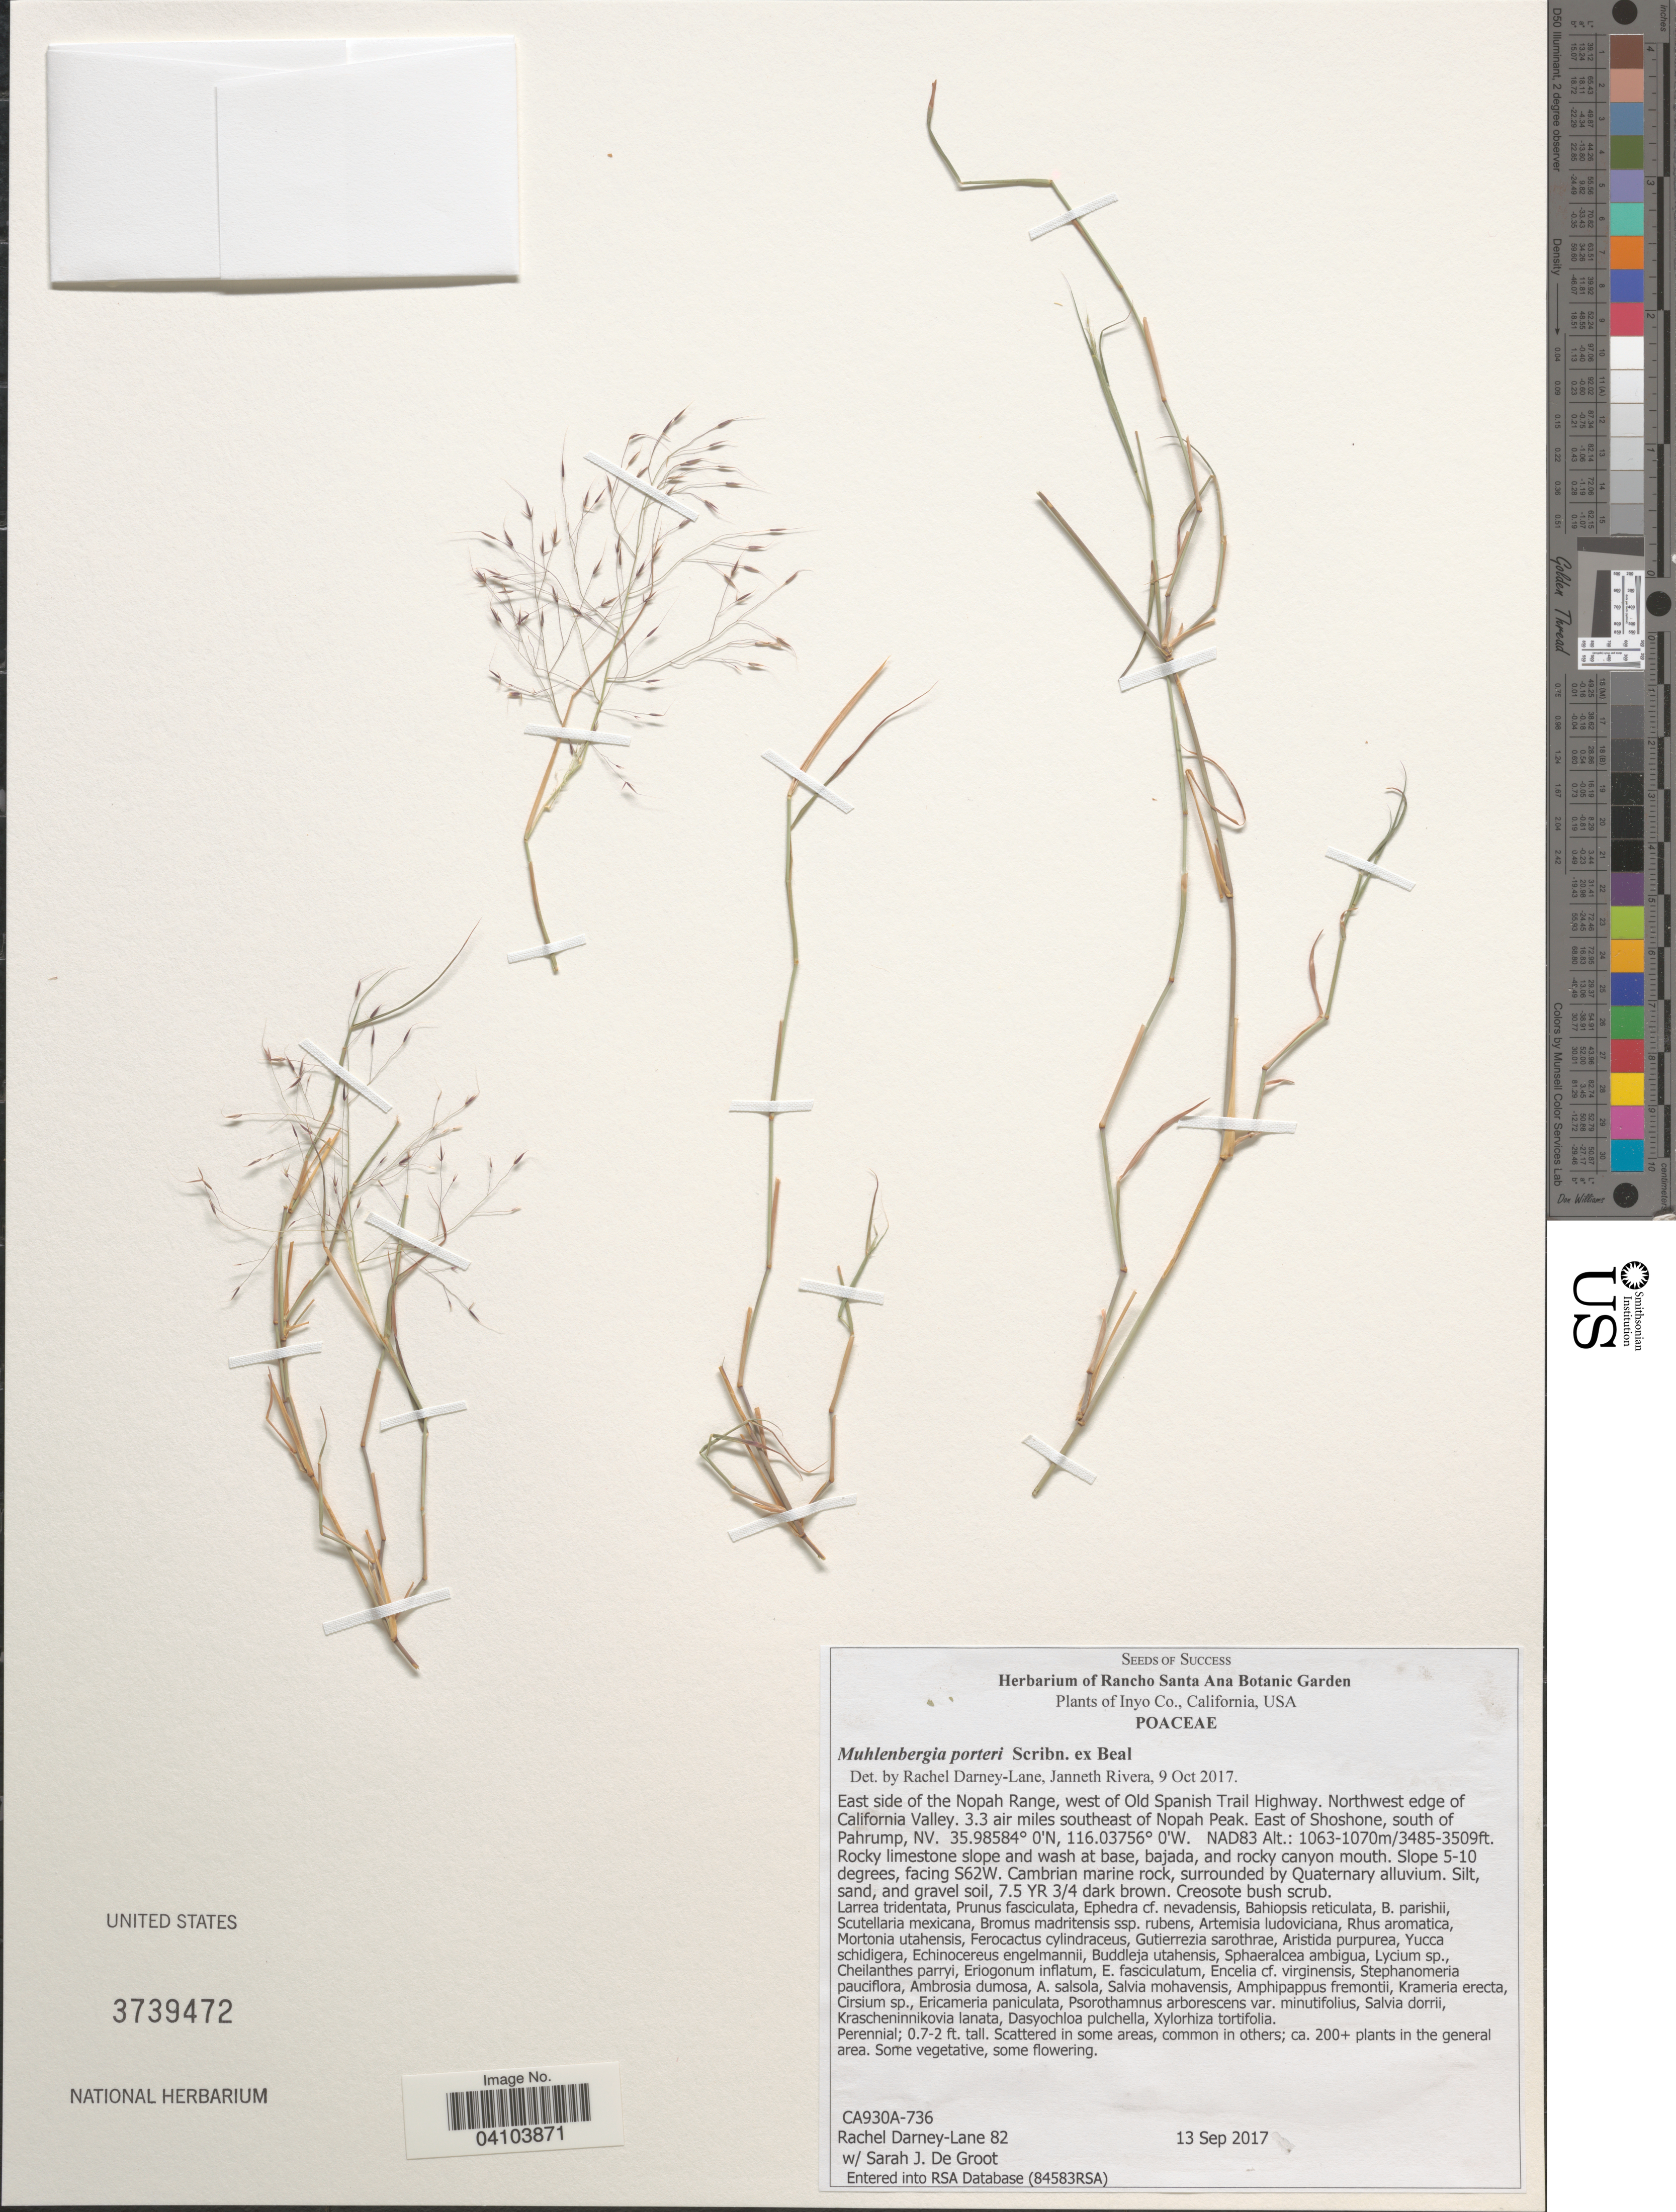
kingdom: Plantae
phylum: Tracheophyta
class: Liliopsida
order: Poales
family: Poaceae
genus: Muhlenbergia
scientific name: Muhlenbergia porteri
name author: Scribn. in W.J. Beal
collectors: R. Darney-Lane & S. De Groot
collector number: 82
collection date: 2017-09-13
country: United States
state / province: California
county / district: Inyo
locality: Inyo Co. East side of the Nopah Range, west of Old Spanish Trail Highway. Northwest edge of California Valley. 3.3 air miles southeast of Nopah Peak. East of Shoshone, south of Pahrump, NV. NAD83.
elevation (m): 1063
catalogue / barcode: US 3739472